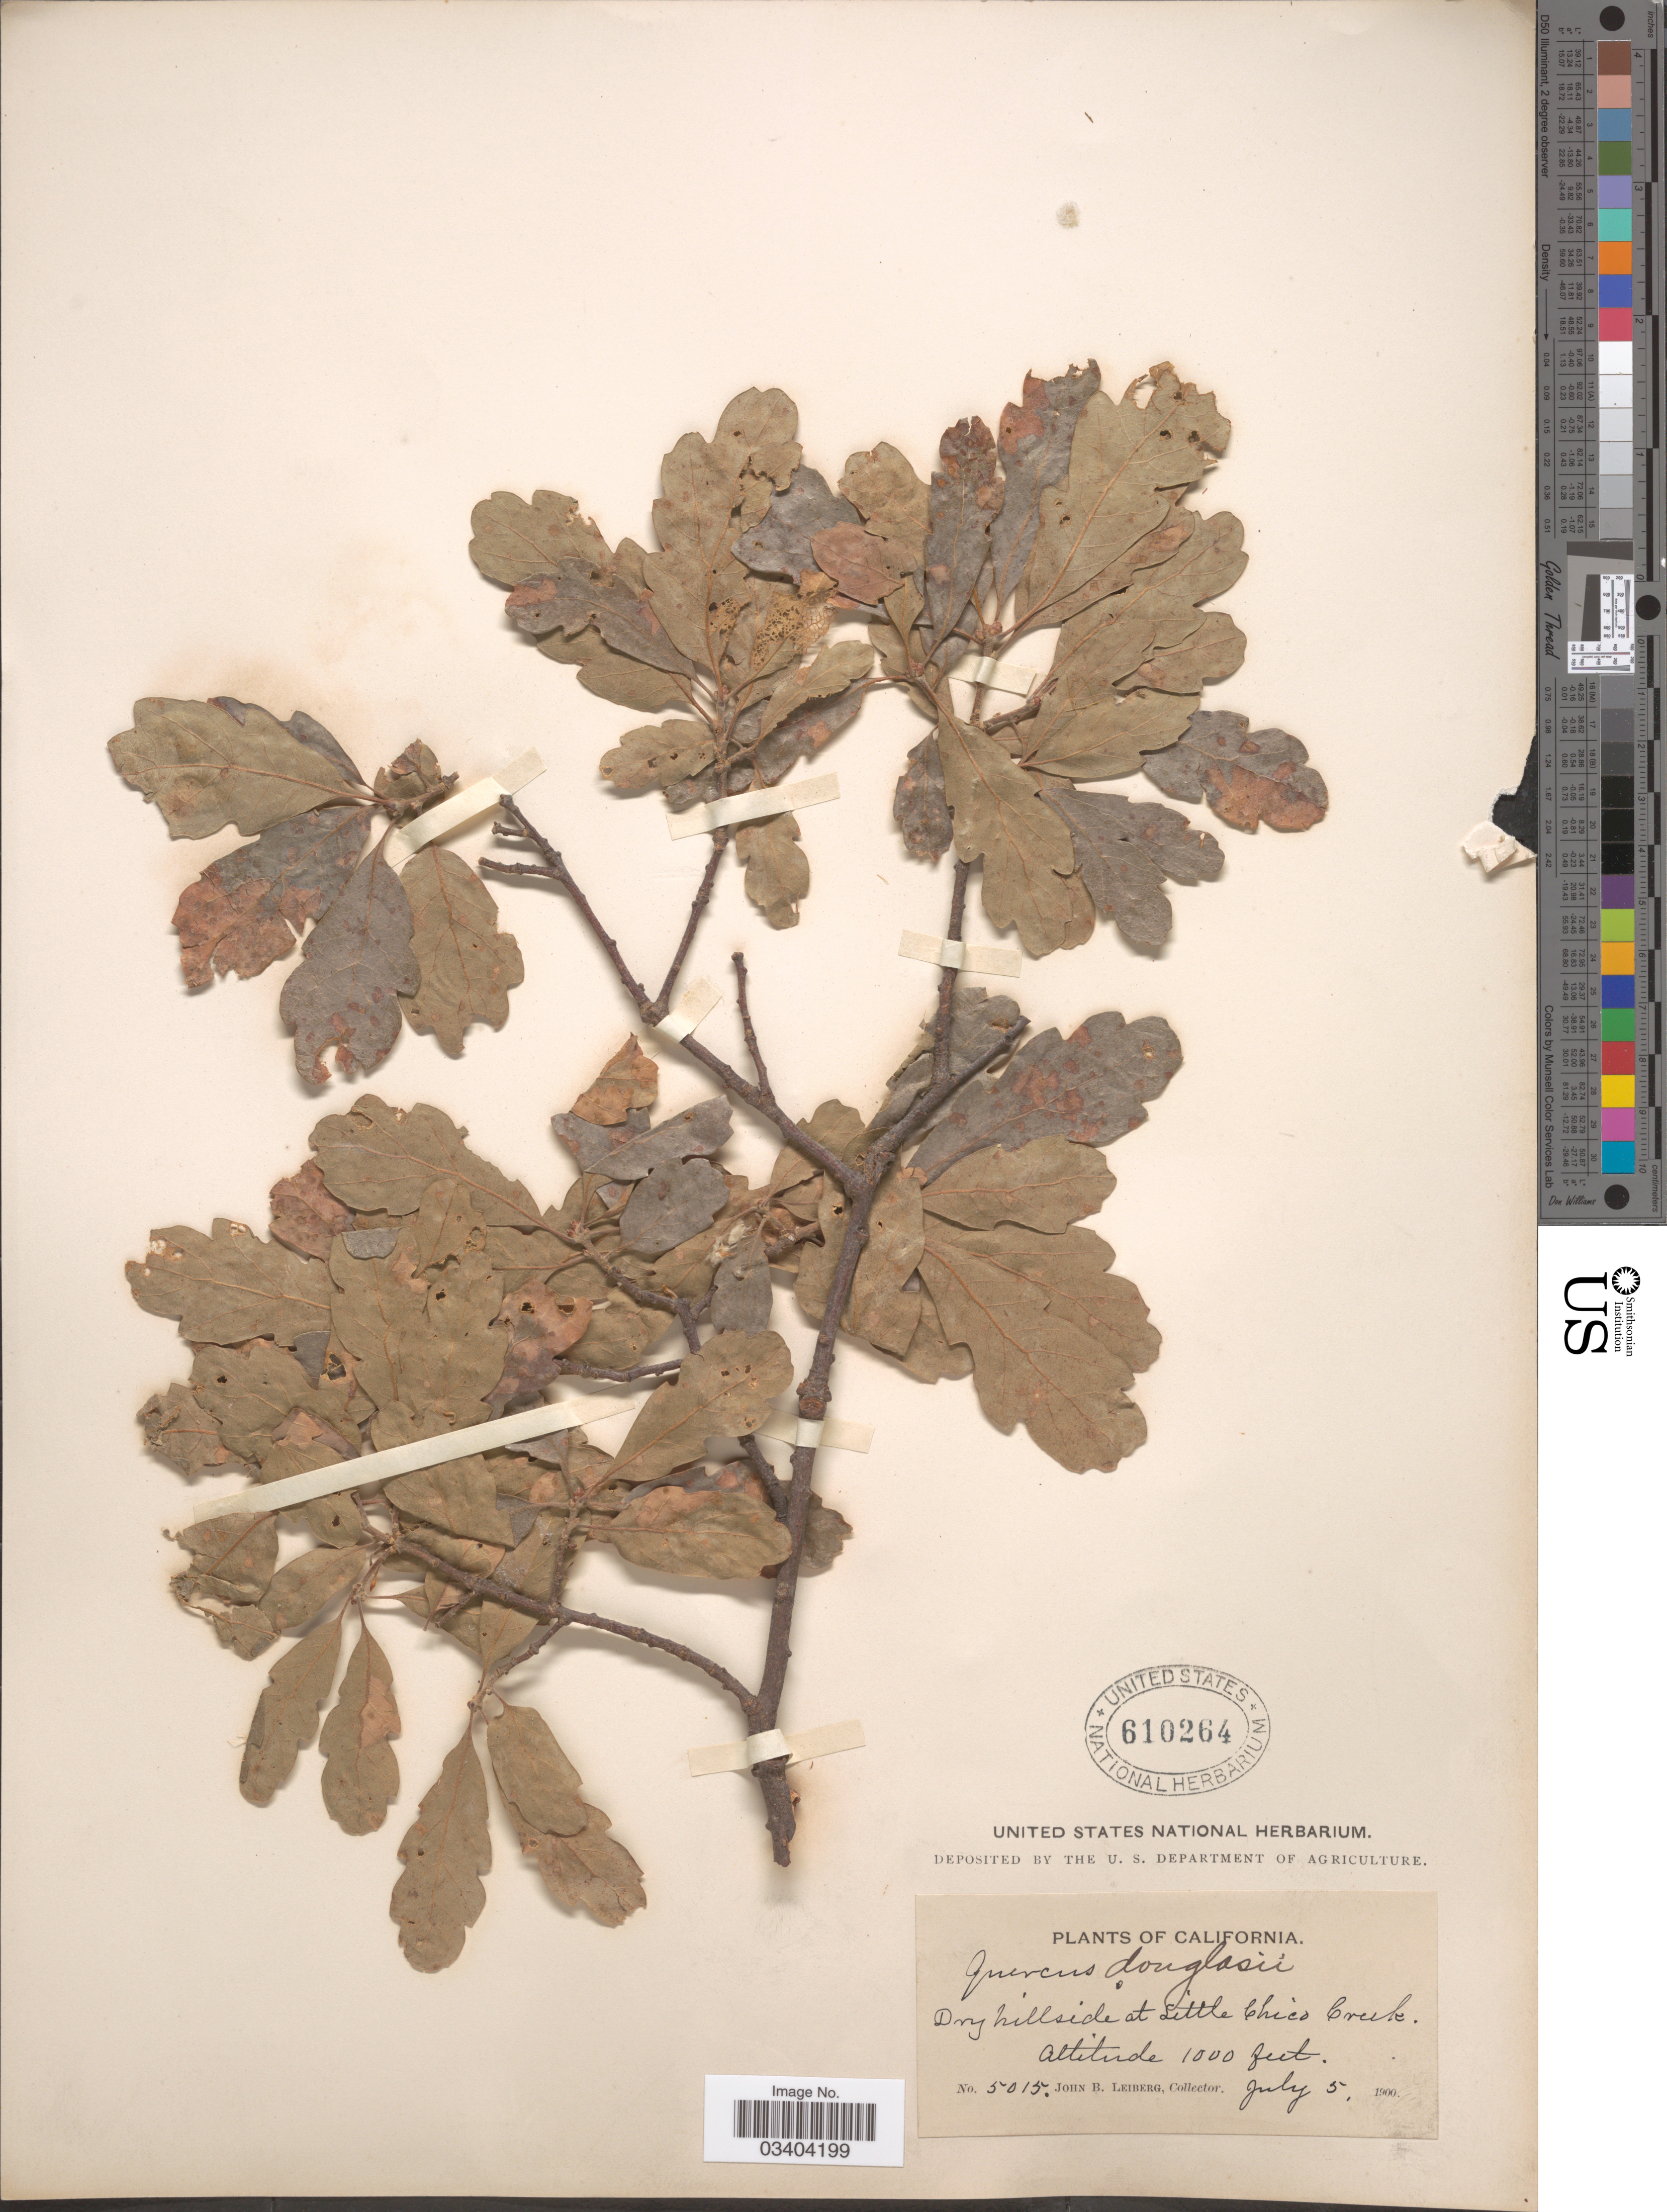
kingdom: Plantae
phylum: Tracheophyta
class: Magnoliopsida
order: Fagales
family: Fagaceae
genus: Quercus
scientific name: Quercus douglasii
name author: Hook. & Arn.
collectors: J. B. Leiberg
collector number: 5015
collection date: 1900-07-05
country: United States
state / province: California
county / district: Butte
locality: At Little Chico Creek.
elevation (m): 305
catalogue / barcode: US 610264